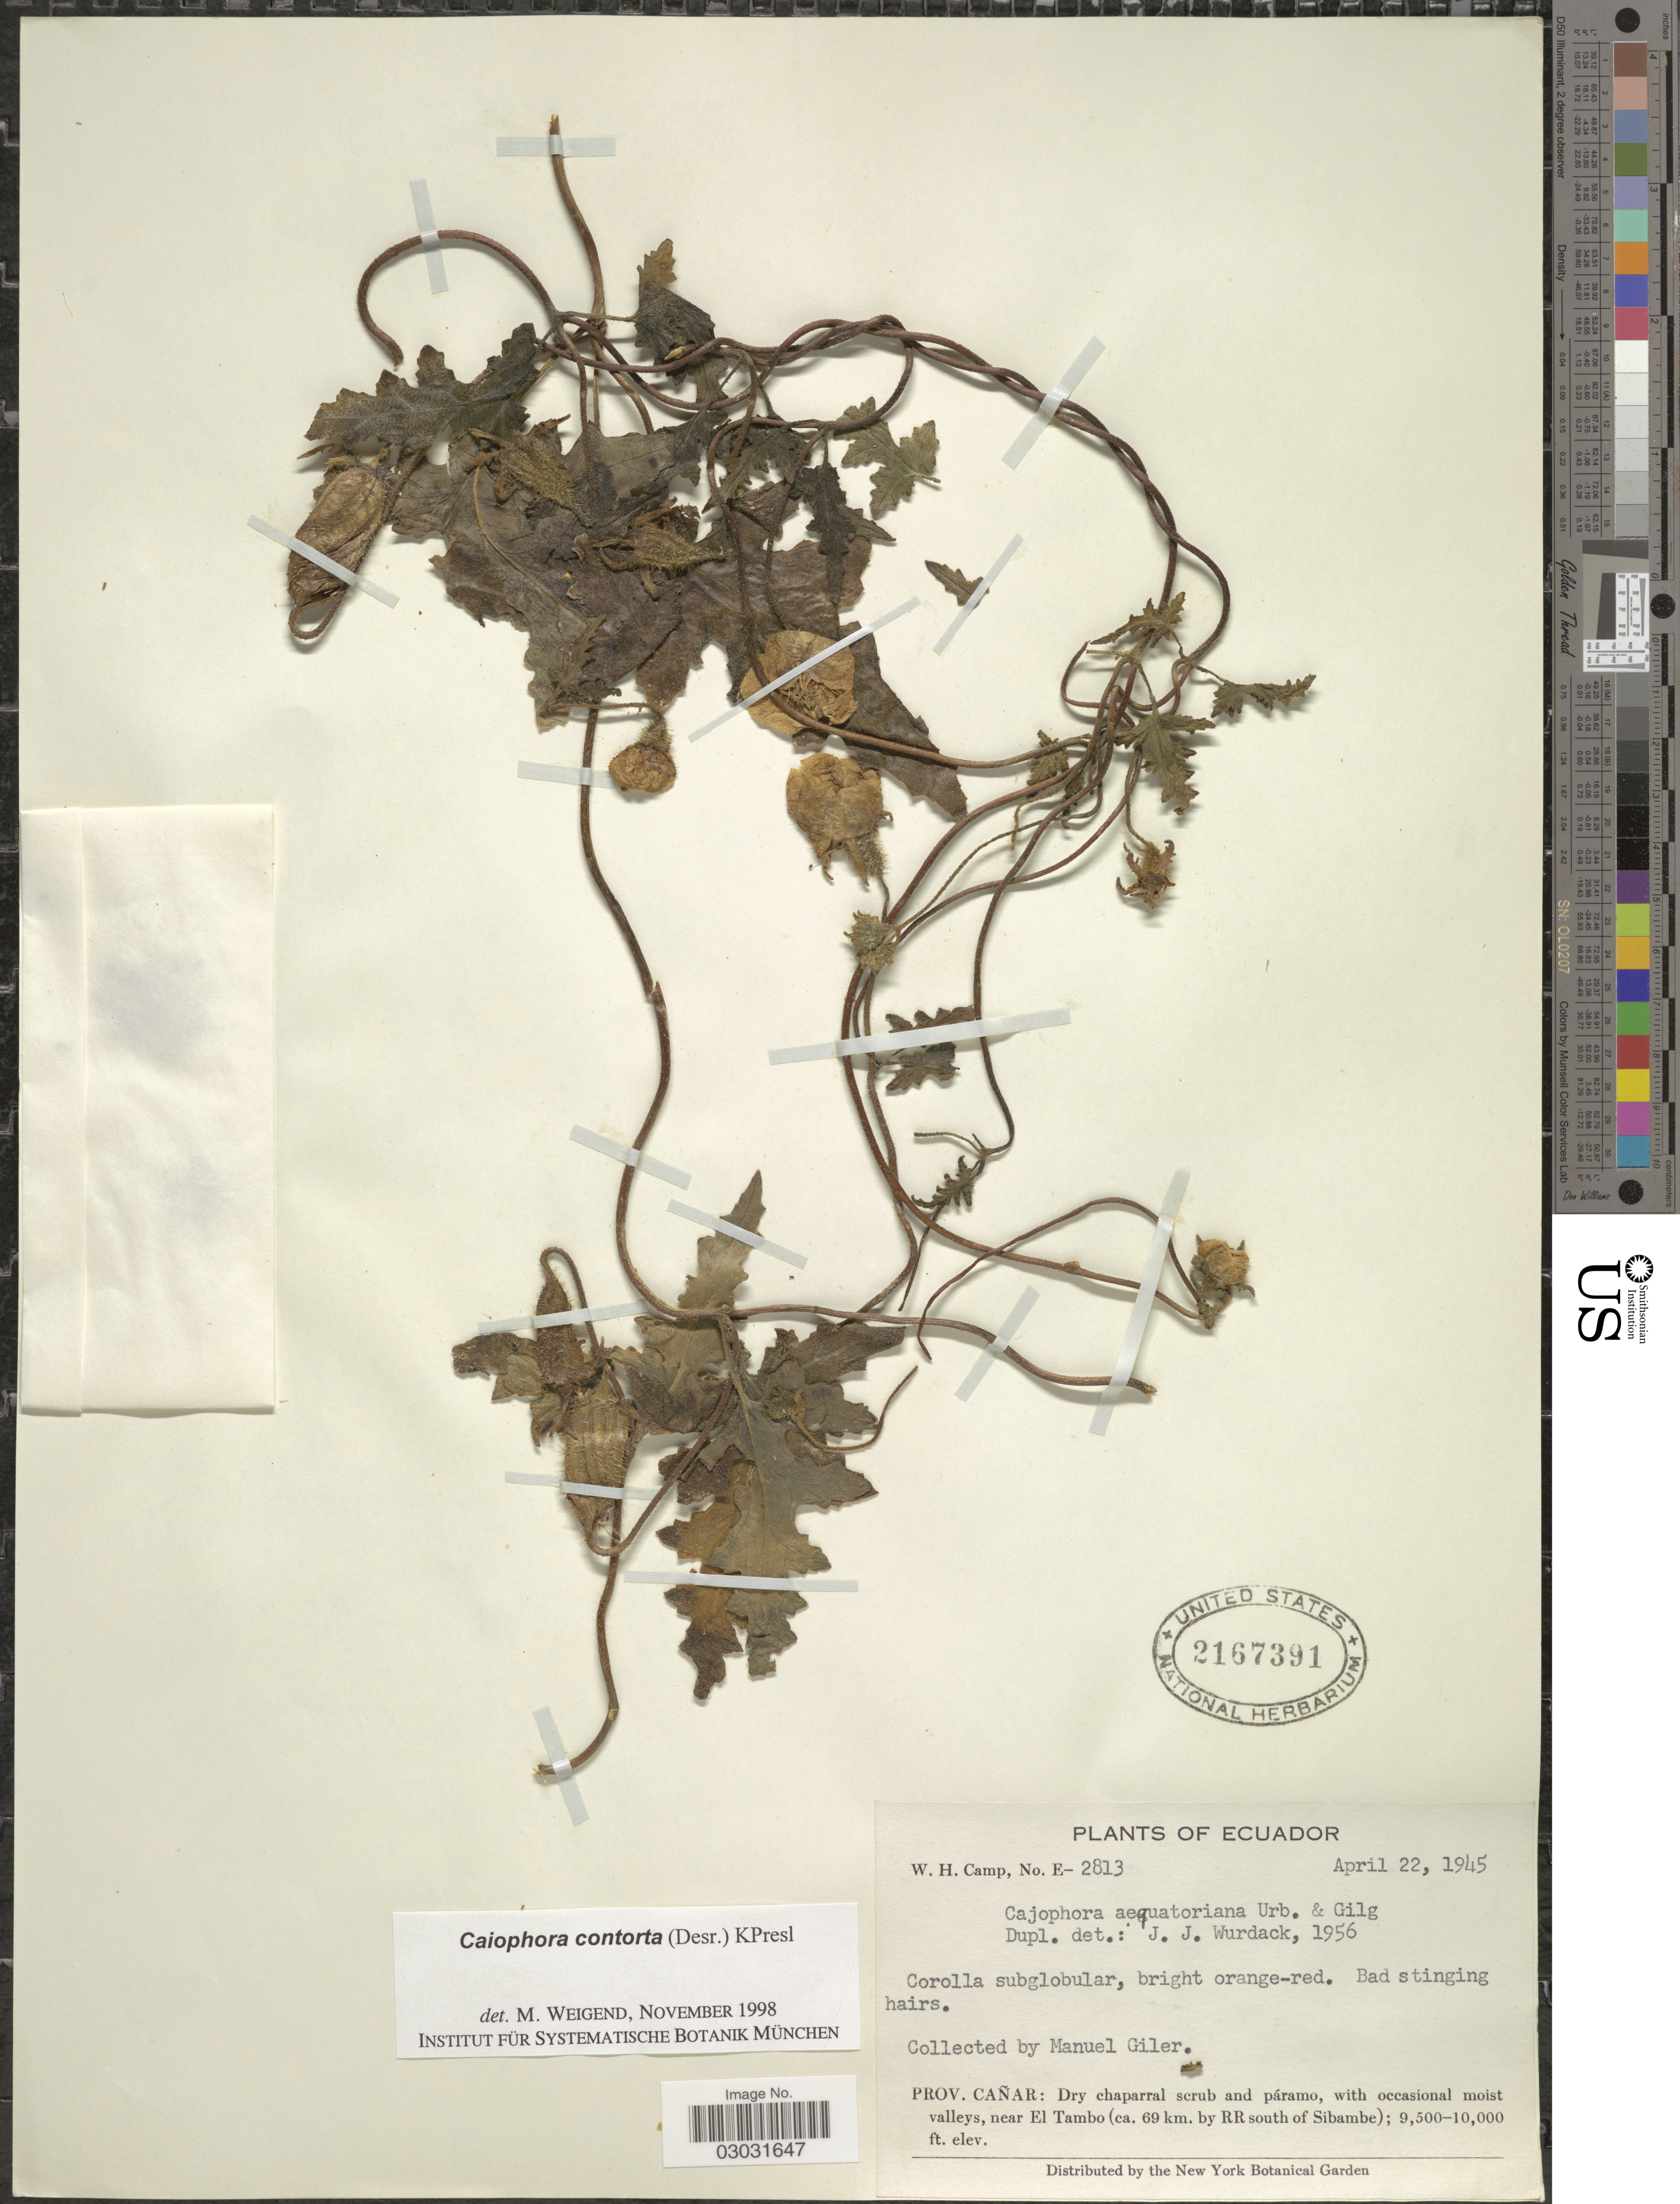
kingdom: Plantae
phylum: Tracheophyta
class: Magnoliopsida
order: Cornales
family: Loasaceae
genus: Caiophora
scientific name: Caiophora contorta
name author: (Desr.) C. Presl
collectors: M. Gíler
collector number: E-2813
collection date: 1945-04-22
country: Ecuador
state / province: Cañar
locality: Prov Cañar: Dry chaparral scrub and páramo, with occasional moist valleys, near El Tambo (ca. 69 km. by RR south of Sibambe)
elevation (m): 2896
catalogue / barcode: US 2167391